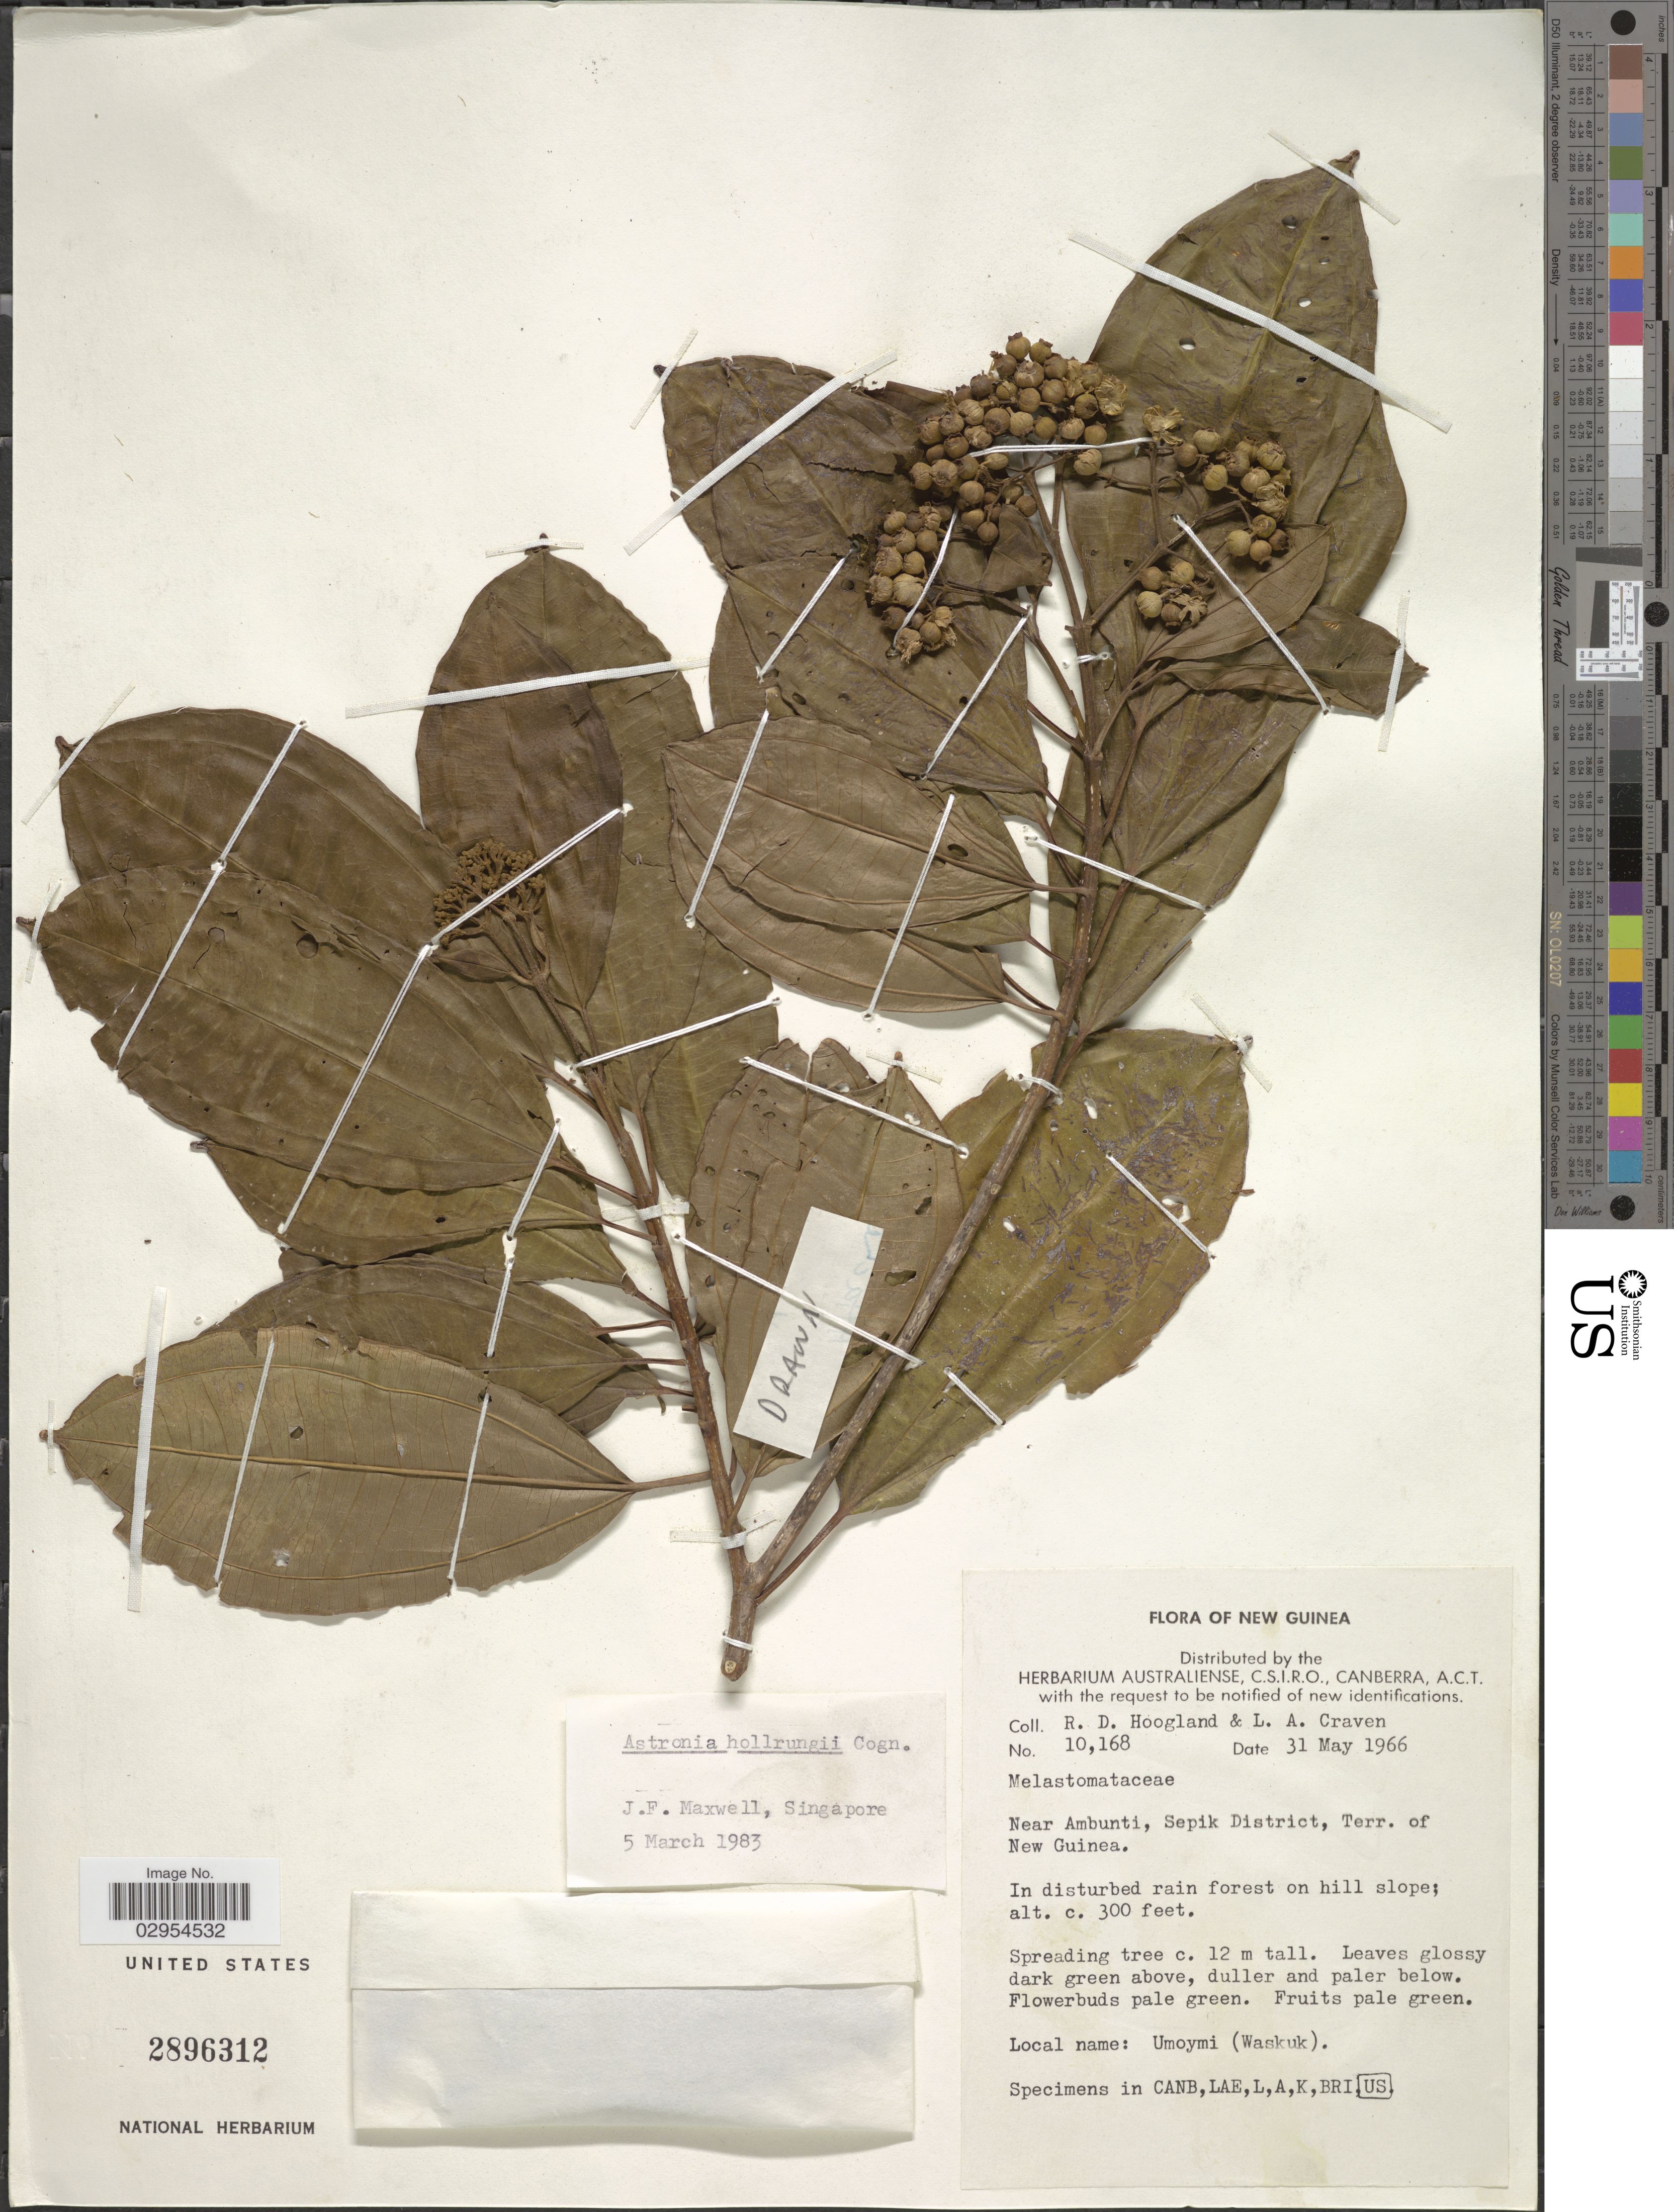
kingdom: Plantae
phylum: Tracheophyta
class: Magnoliopsida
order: Myrtales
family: Melastomataceae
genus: Astronia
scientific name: Astronia hollrungii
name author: Cogn.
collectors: R. D. Hoogland & L. A. Craven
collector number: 10168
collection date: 1966-05-31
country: Papua New Guinea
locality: New Guinea. Near Ambunti, Sepik District, Terr. of New Guinea.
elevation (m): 91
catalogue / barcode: US 2896312